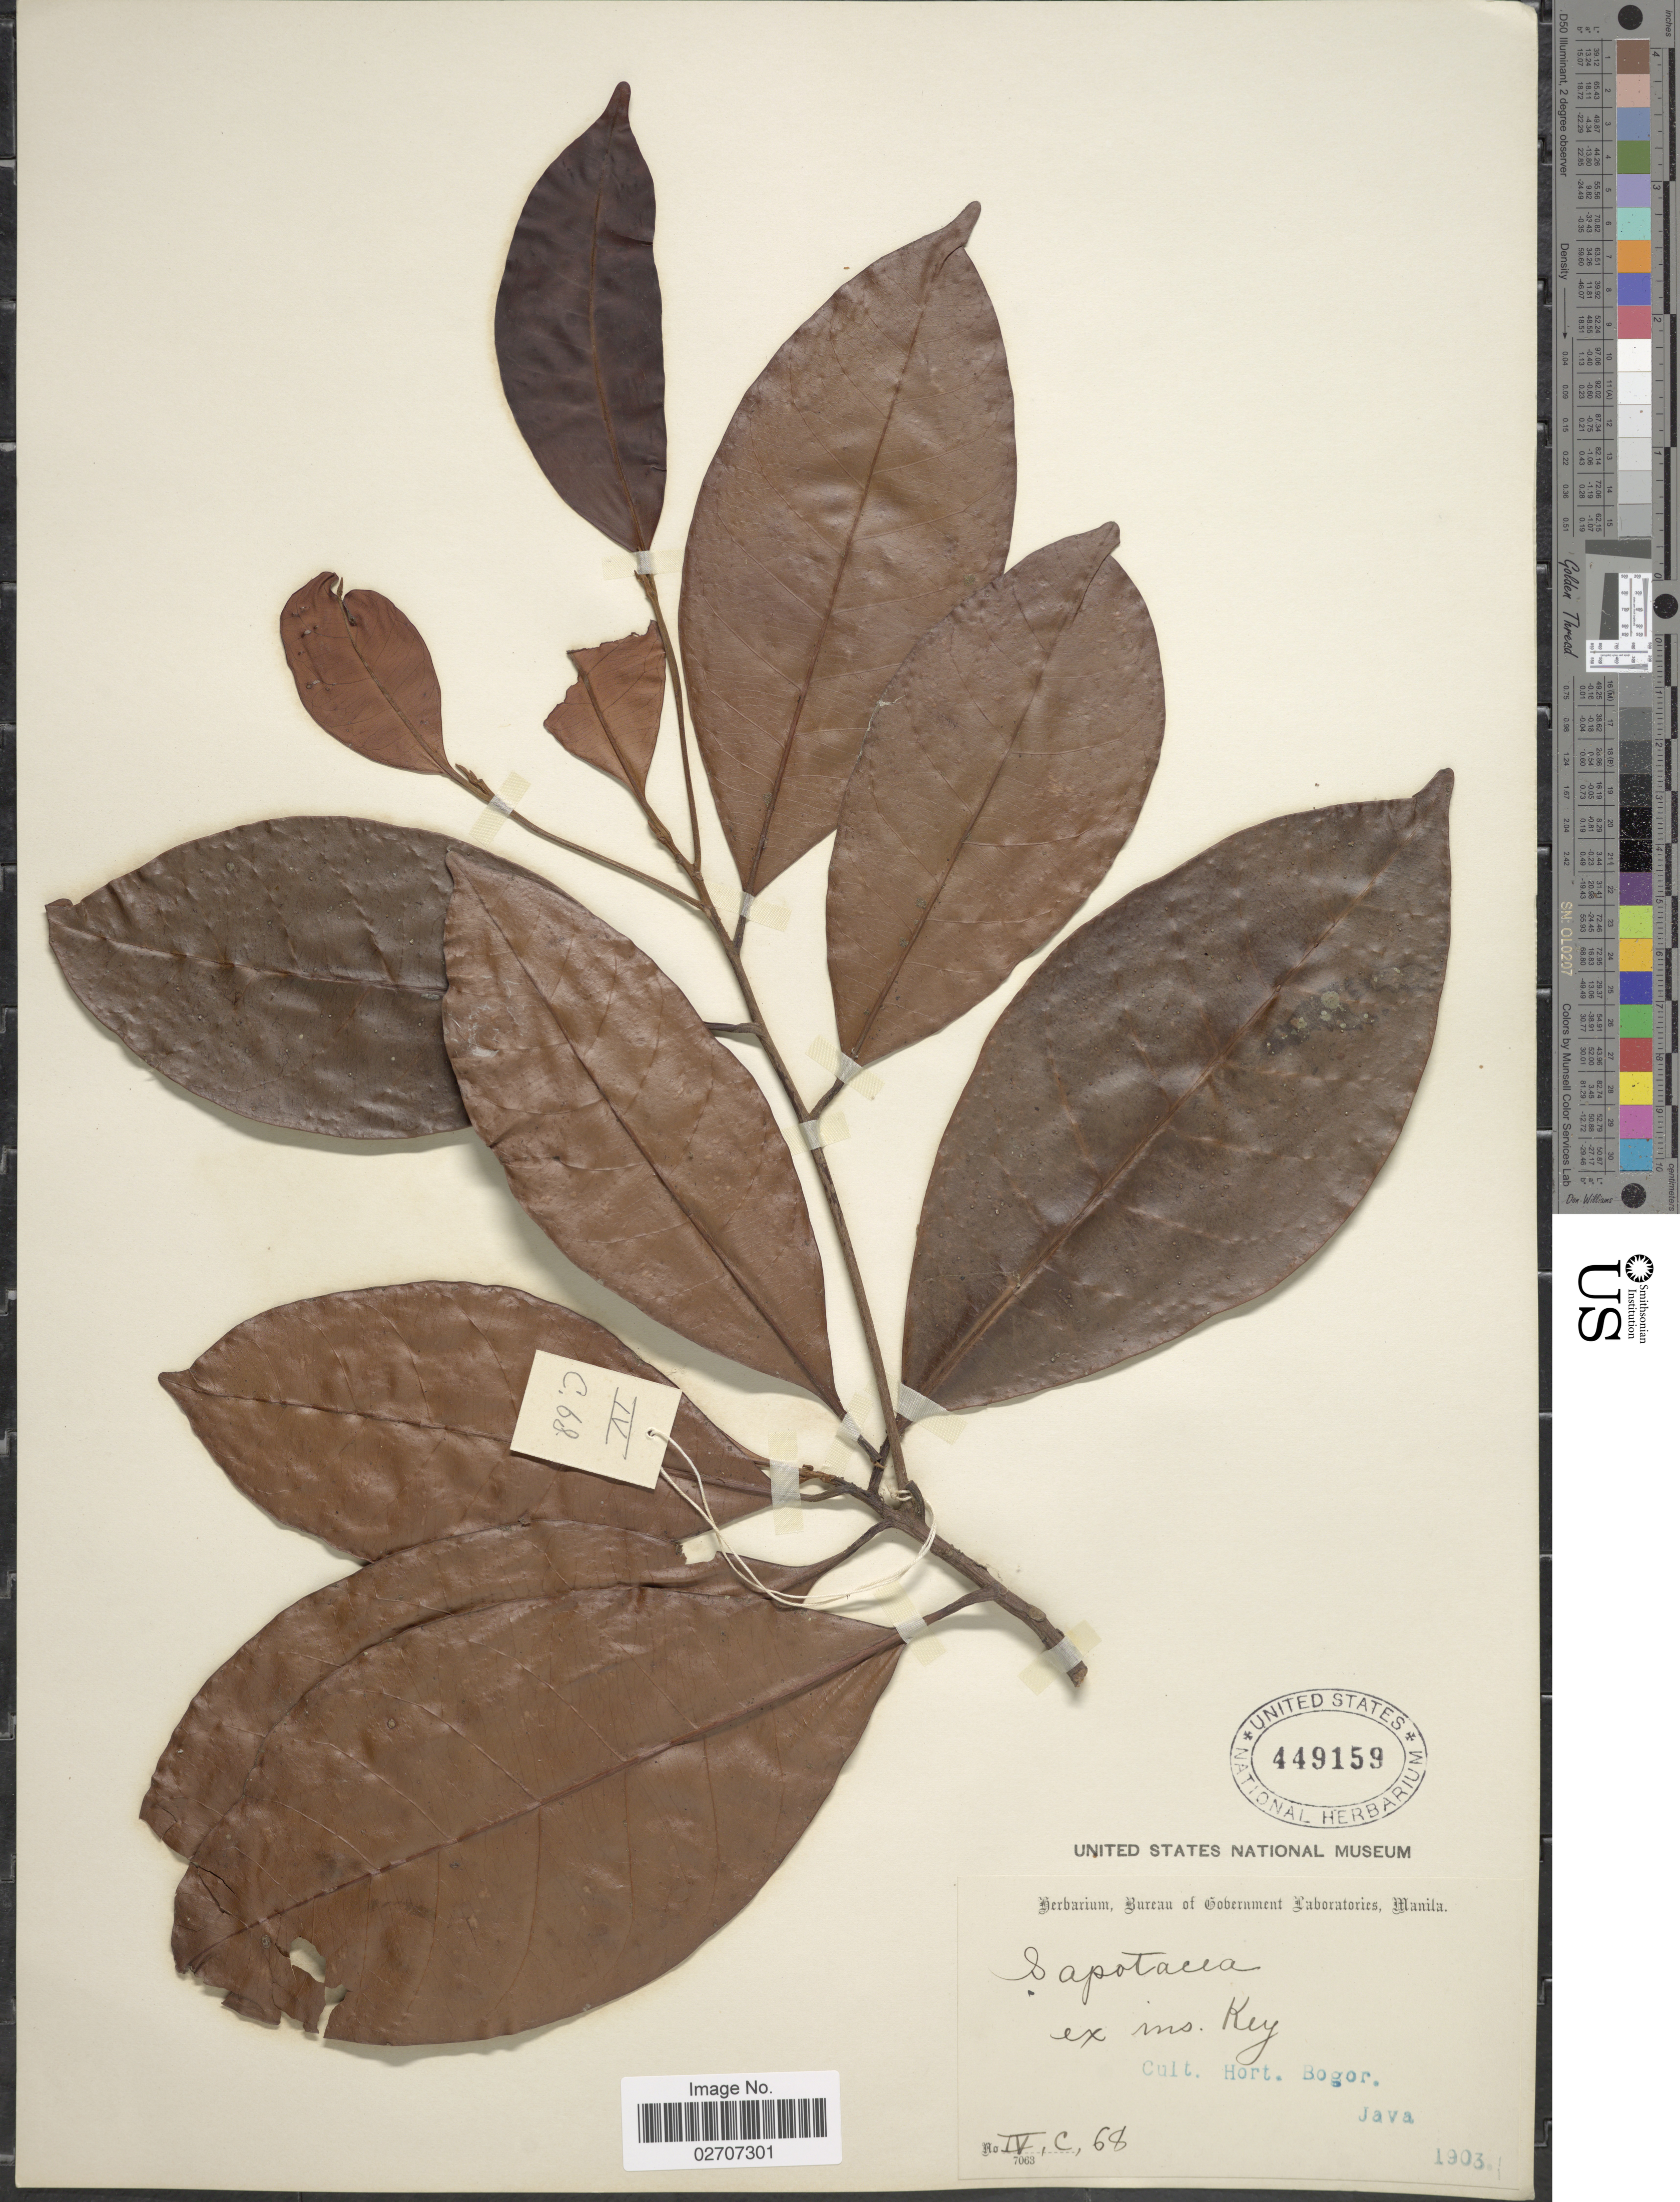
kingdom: Plantae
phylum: Tracheophyta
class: Magnoliopsida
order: Ericales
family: Sapotaceae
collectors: Ex herb. Bureau of Government Laboratories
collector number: IV,C,68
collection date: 1903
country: Indonesia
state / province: Java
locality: Ex ins. Key. Cult, Hort. Bogor., Java.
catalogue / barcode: US 449159